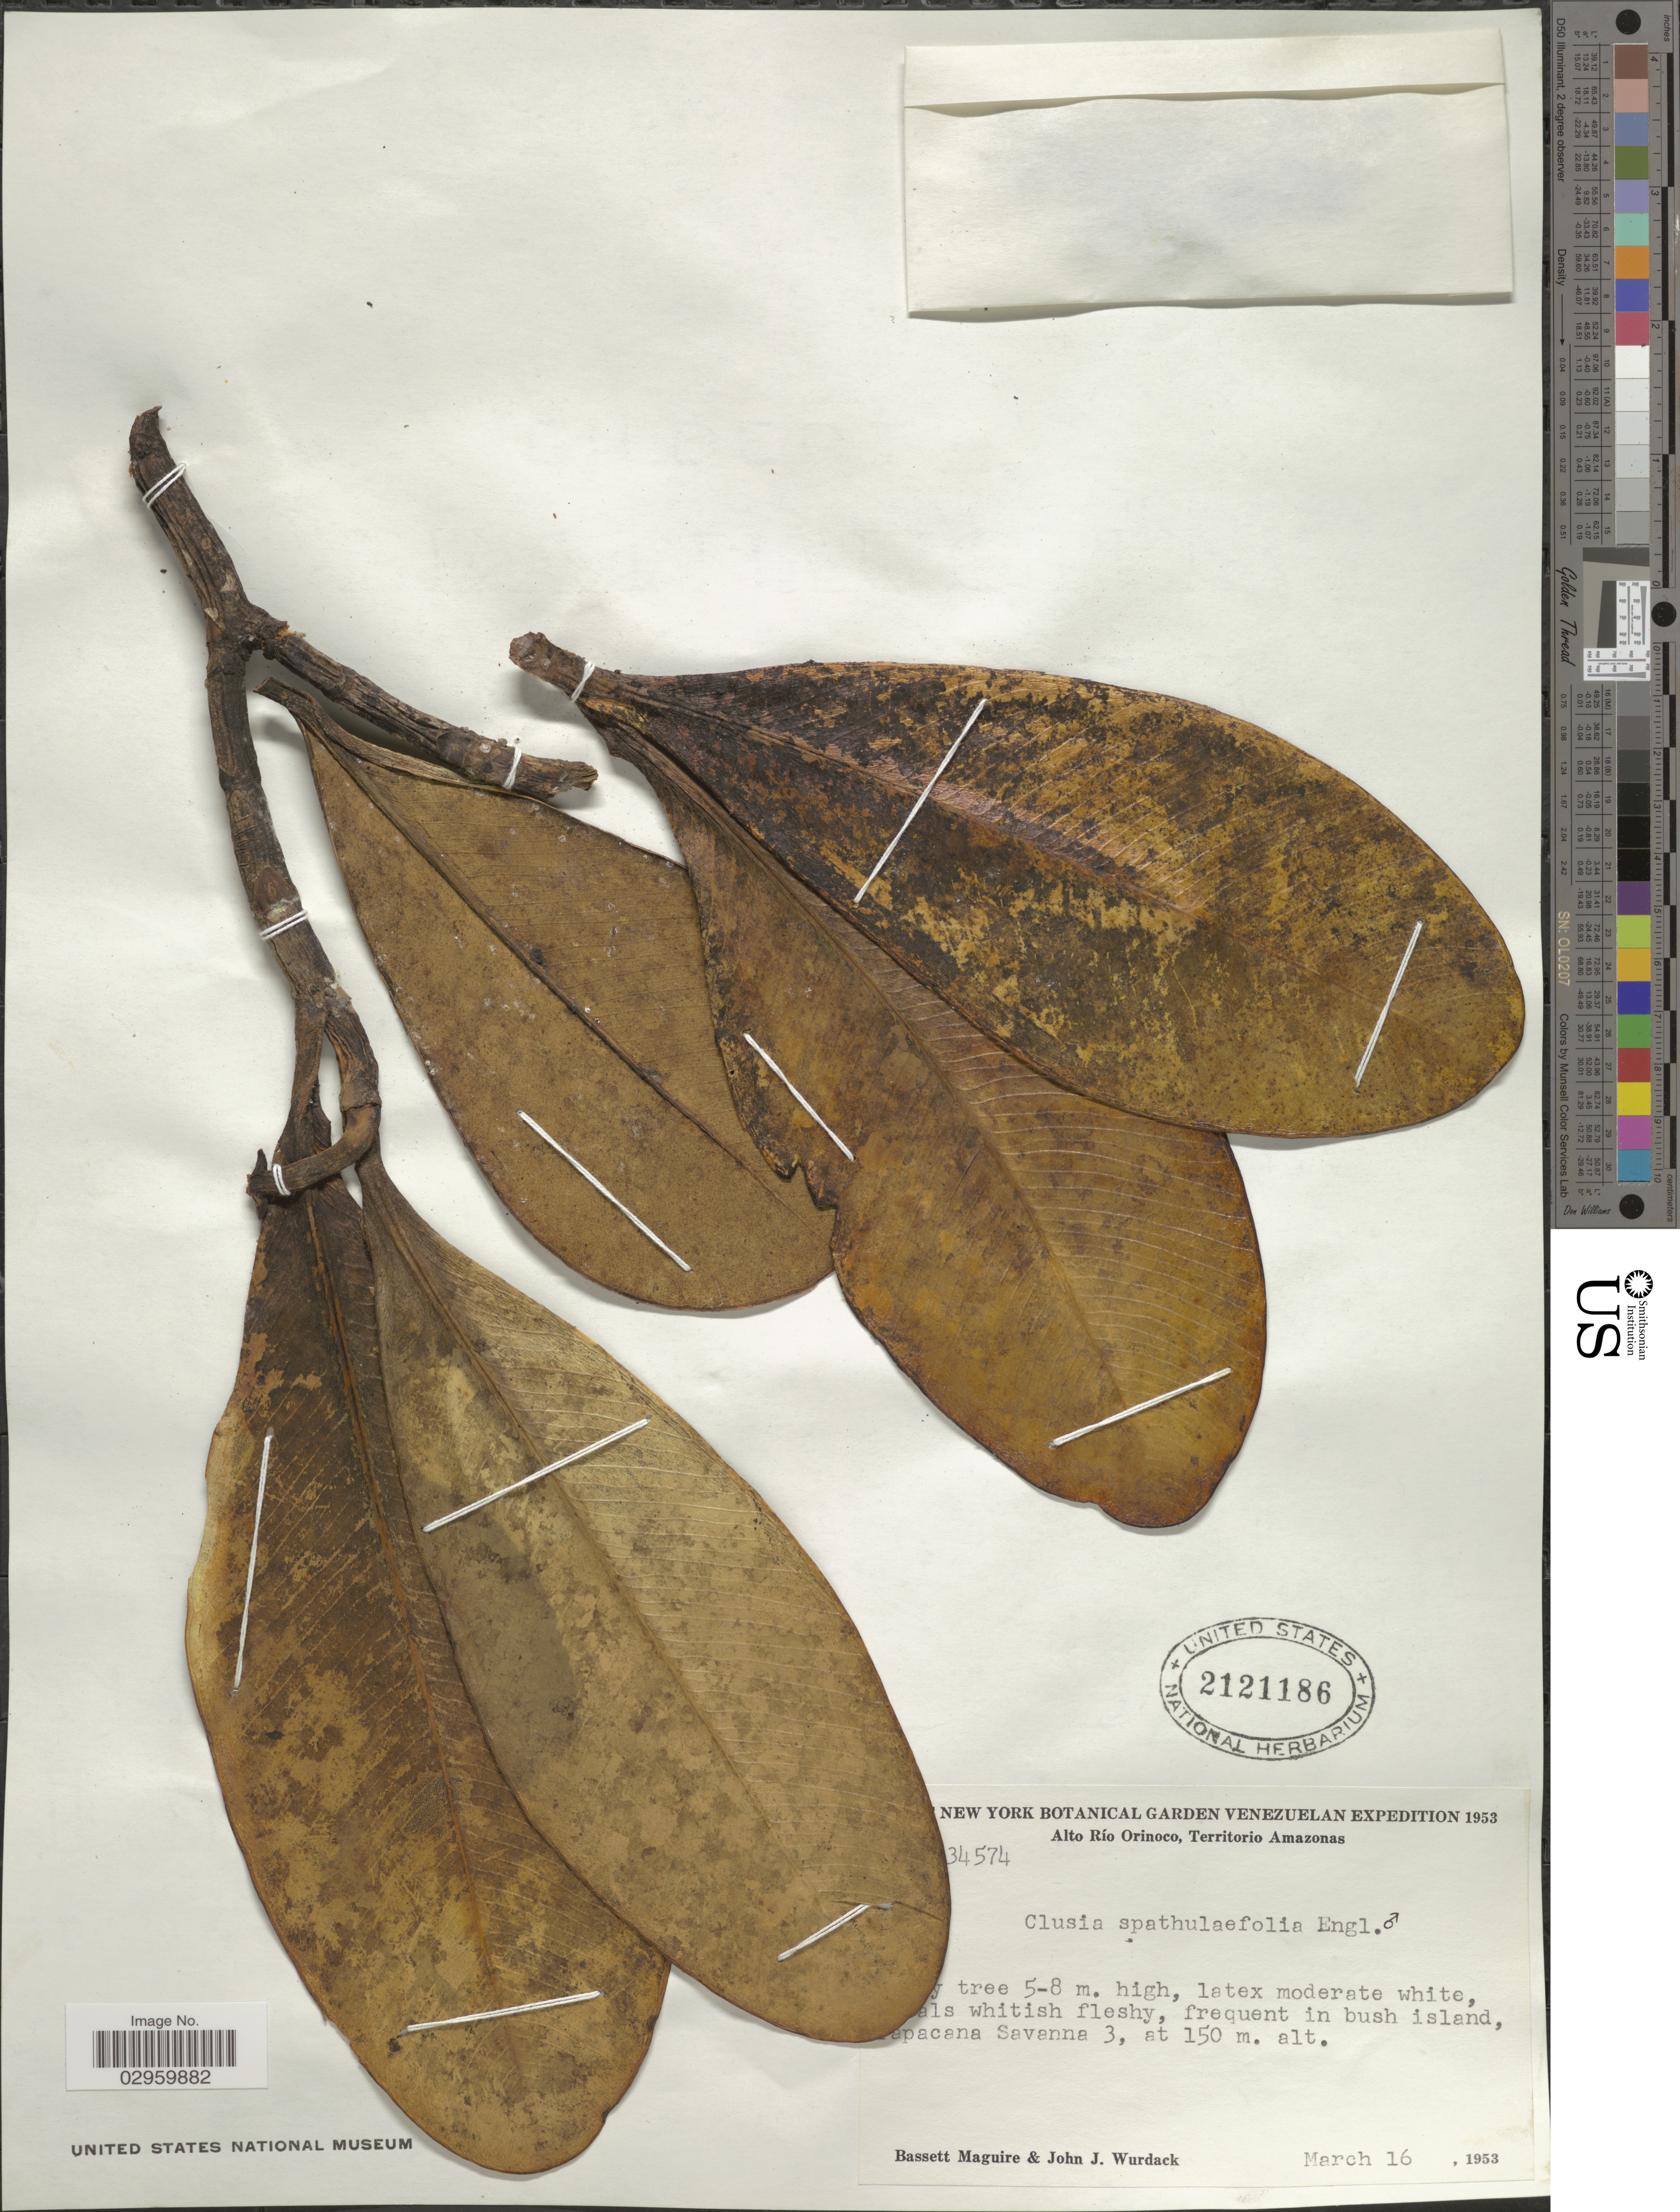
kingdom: Plantae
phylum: Tracheophyta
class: Magnoliopsida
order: Malpighiales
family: Clusiaceae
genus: Clusia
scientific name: Clusia spathulifolia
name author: Engl.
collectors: B. Maguire & J. J. Wurdack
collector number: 34574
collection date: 1953-03-16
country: Venezuela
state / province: Amazonas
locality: Alto Río Orinoco, frequent in bush island, Yapacana Savanna 3.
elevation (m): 150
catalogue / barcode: US 2121186